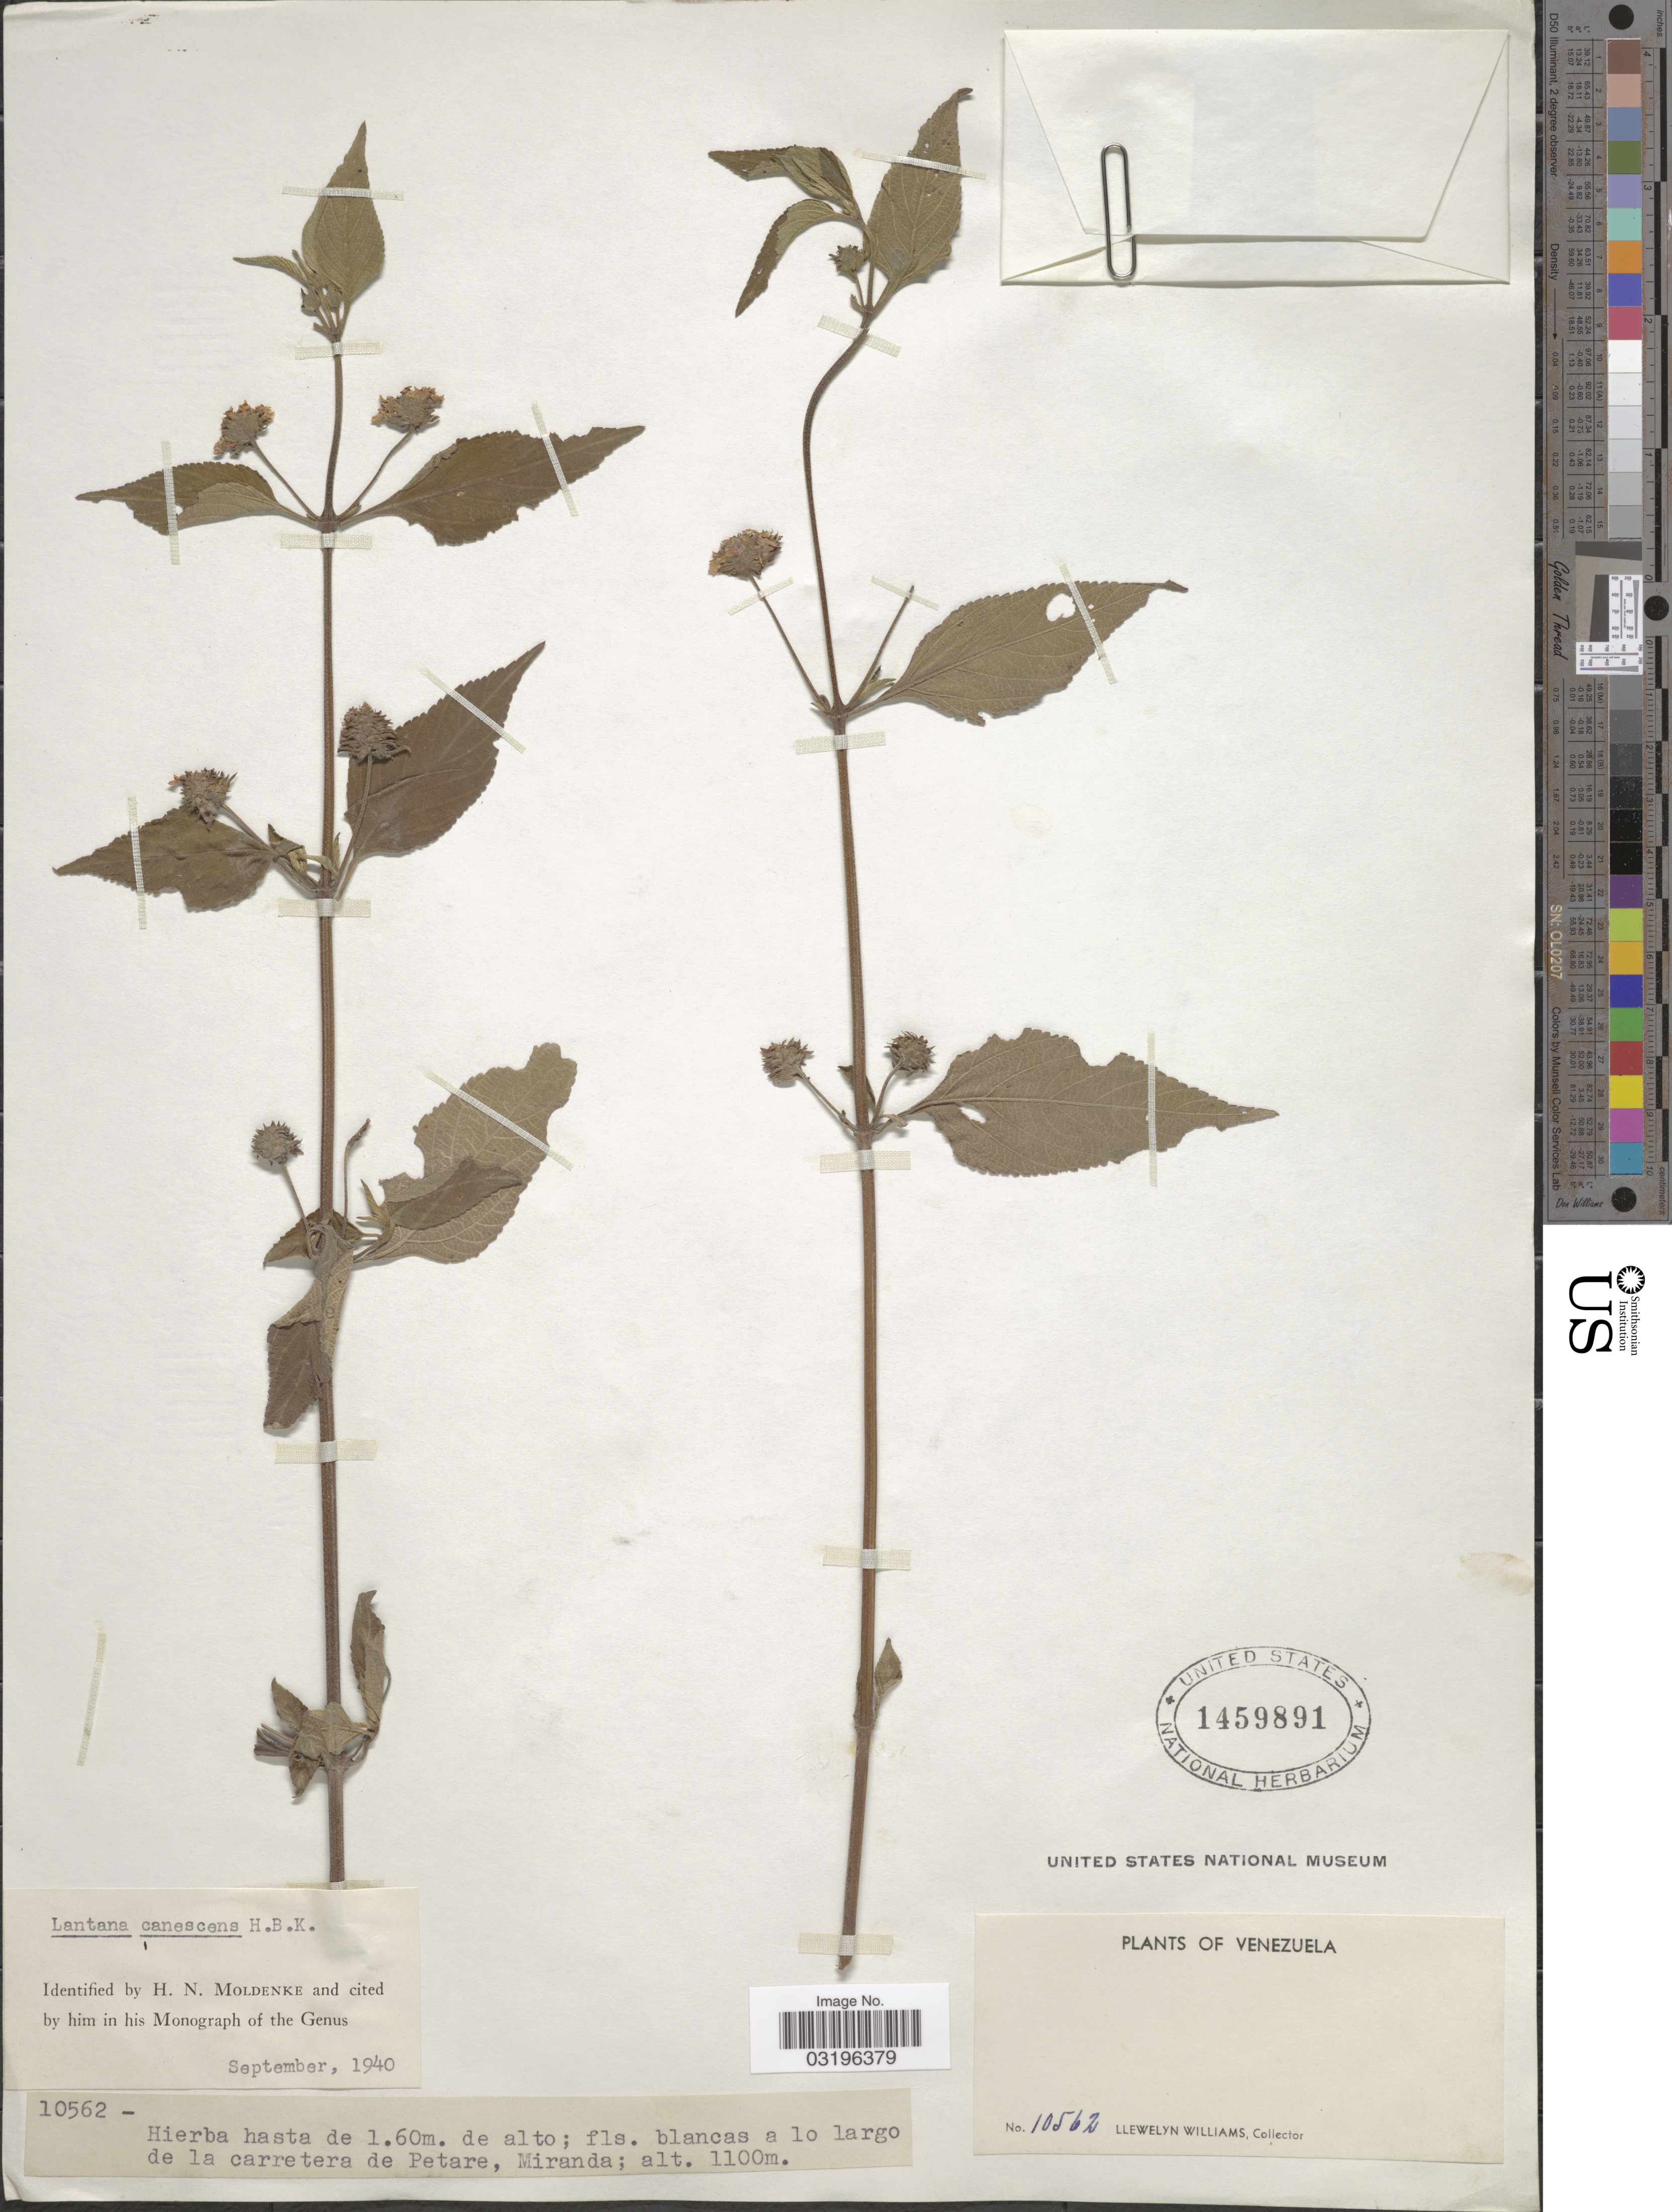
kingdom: Plantae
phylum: Tracheophyta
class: Magnoliopsida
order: Lamiales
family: Verbenaceae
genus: Lantana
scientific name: Lantana canescens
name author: Kunth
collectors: Ll. Williams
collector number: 10562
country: Venezuela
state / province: Miranda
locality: A lo largo de la carretera de Petare.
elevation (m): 1100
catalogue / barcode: US 1459891